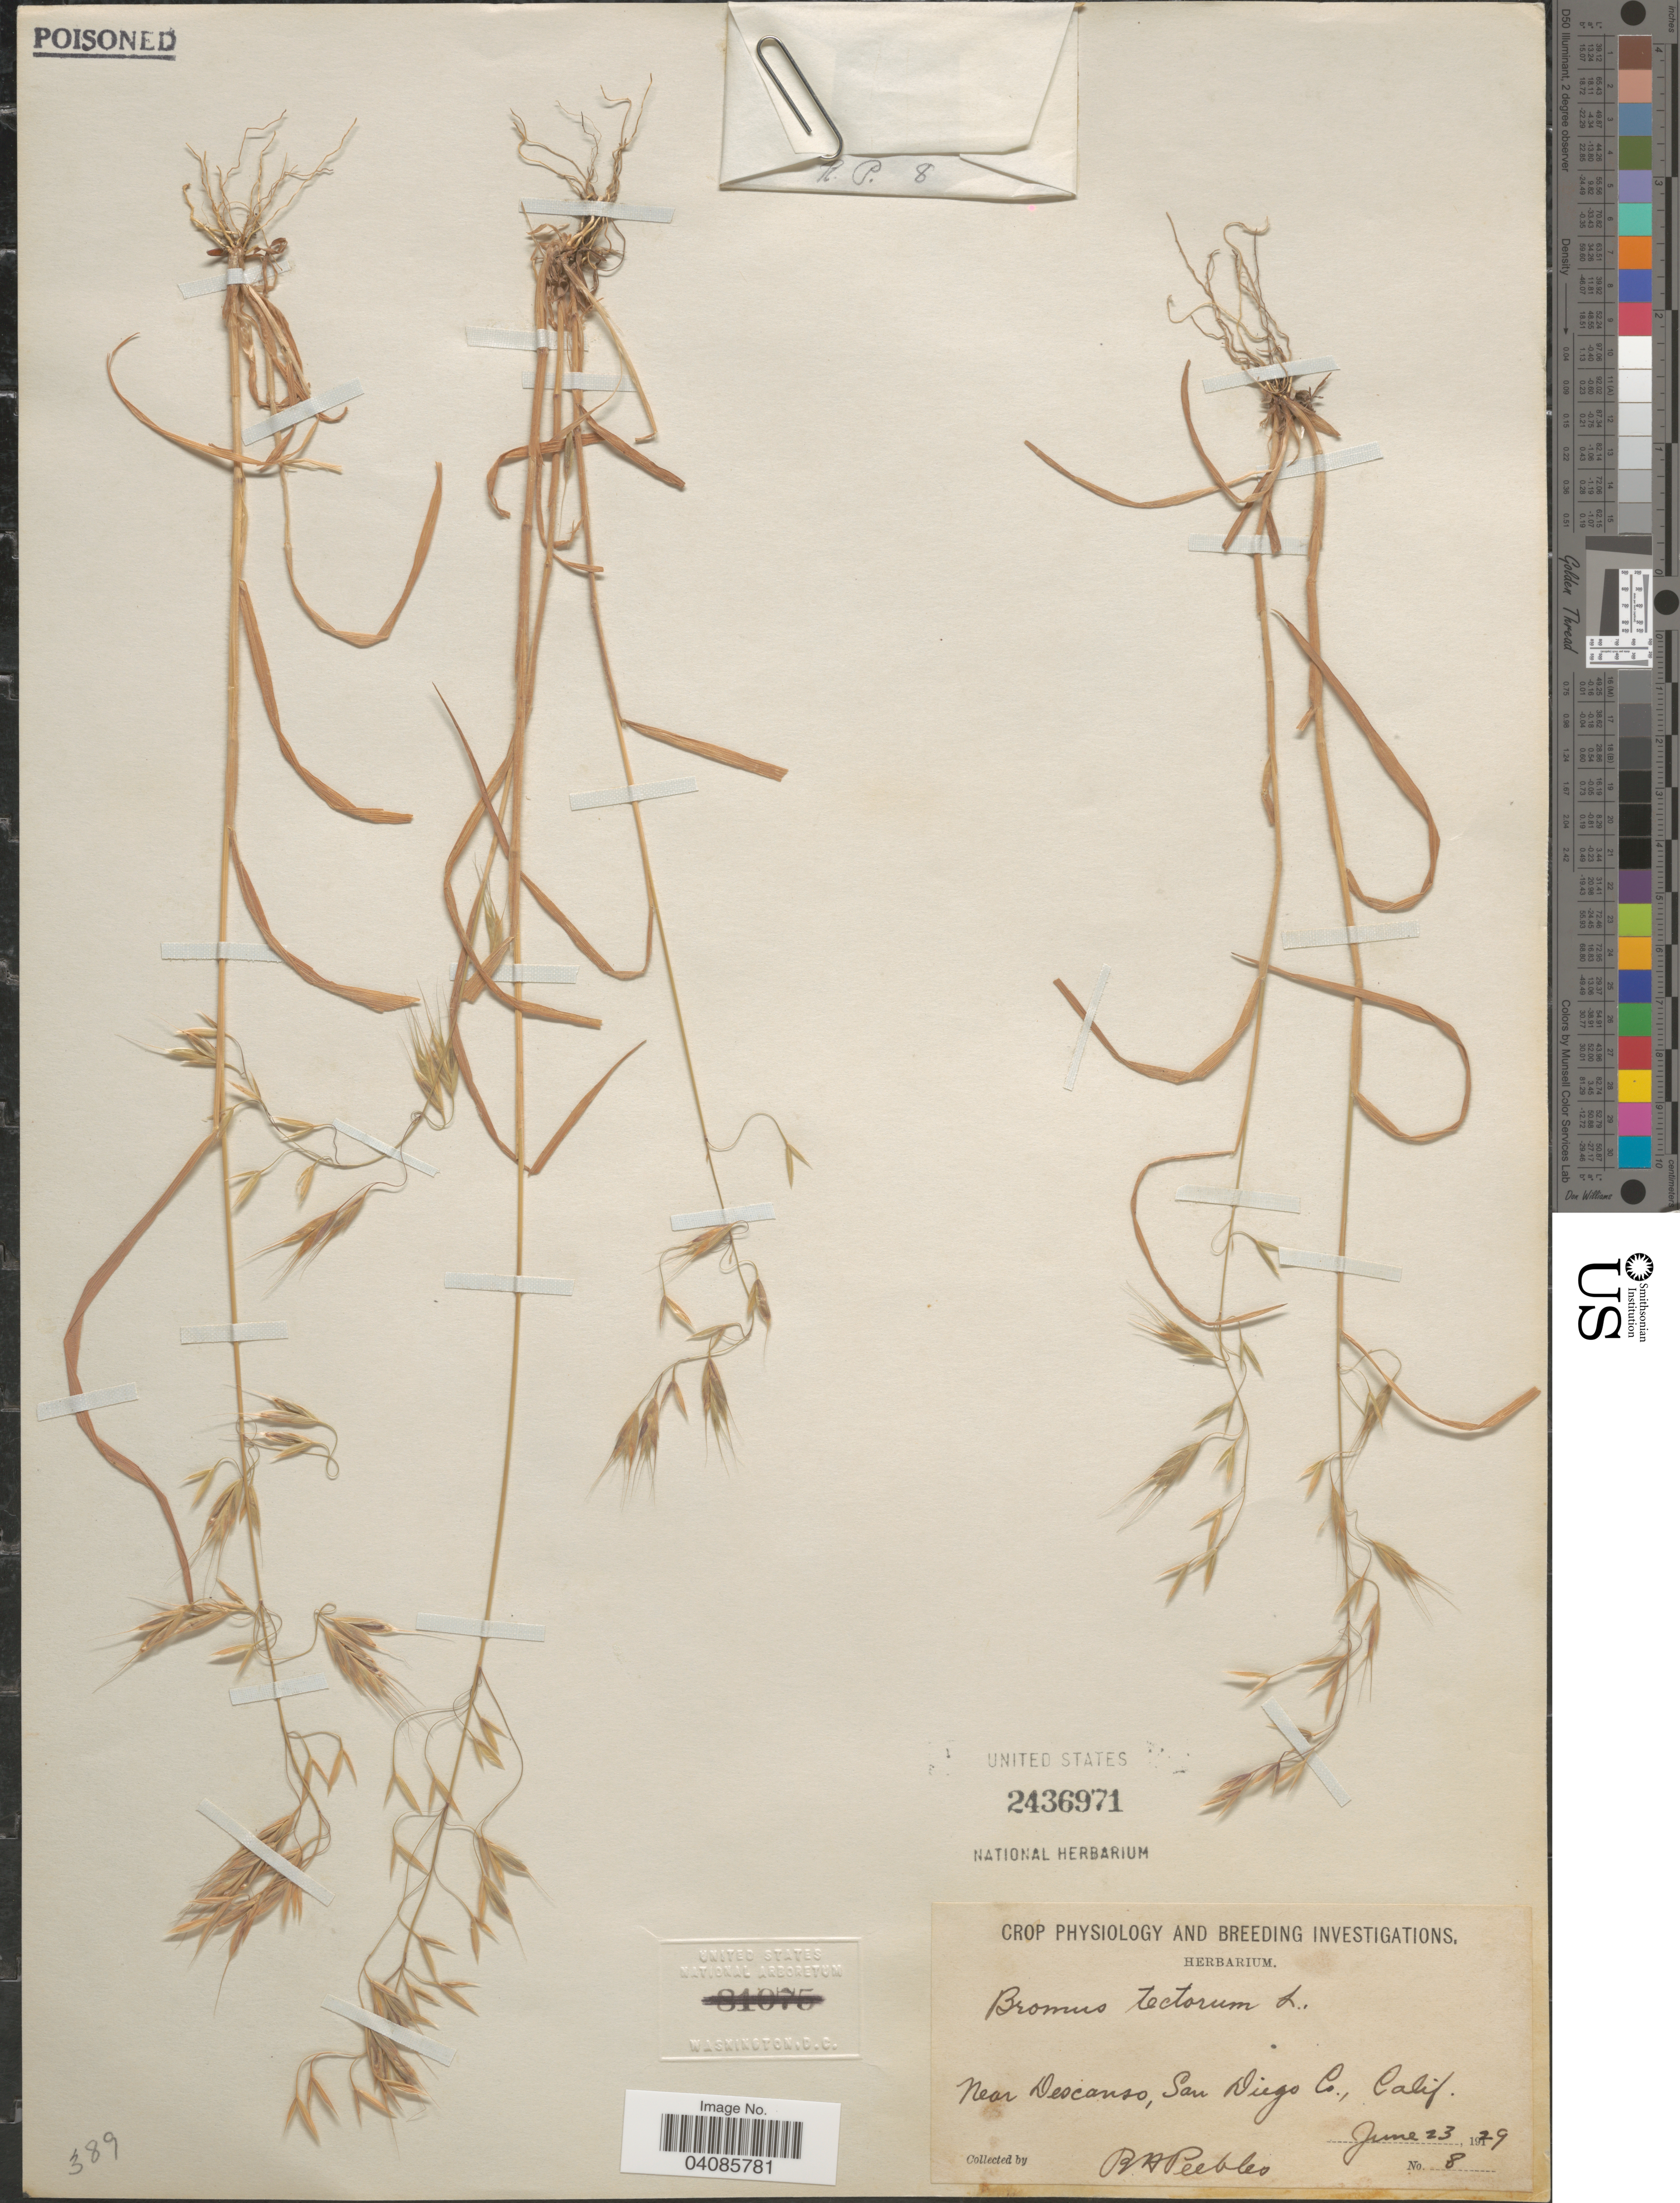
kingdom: Plantae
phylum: Tracheophyta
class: Liliopsida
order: Poales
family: Poaceae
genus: Bromus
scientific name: Bromus tectorum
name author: L.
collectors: R. H. Peebles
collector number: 8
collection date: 1929-06-23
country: United States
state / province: California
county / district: San Diego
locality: Near Descanso, San Diego Co.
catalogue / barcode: US 2436971